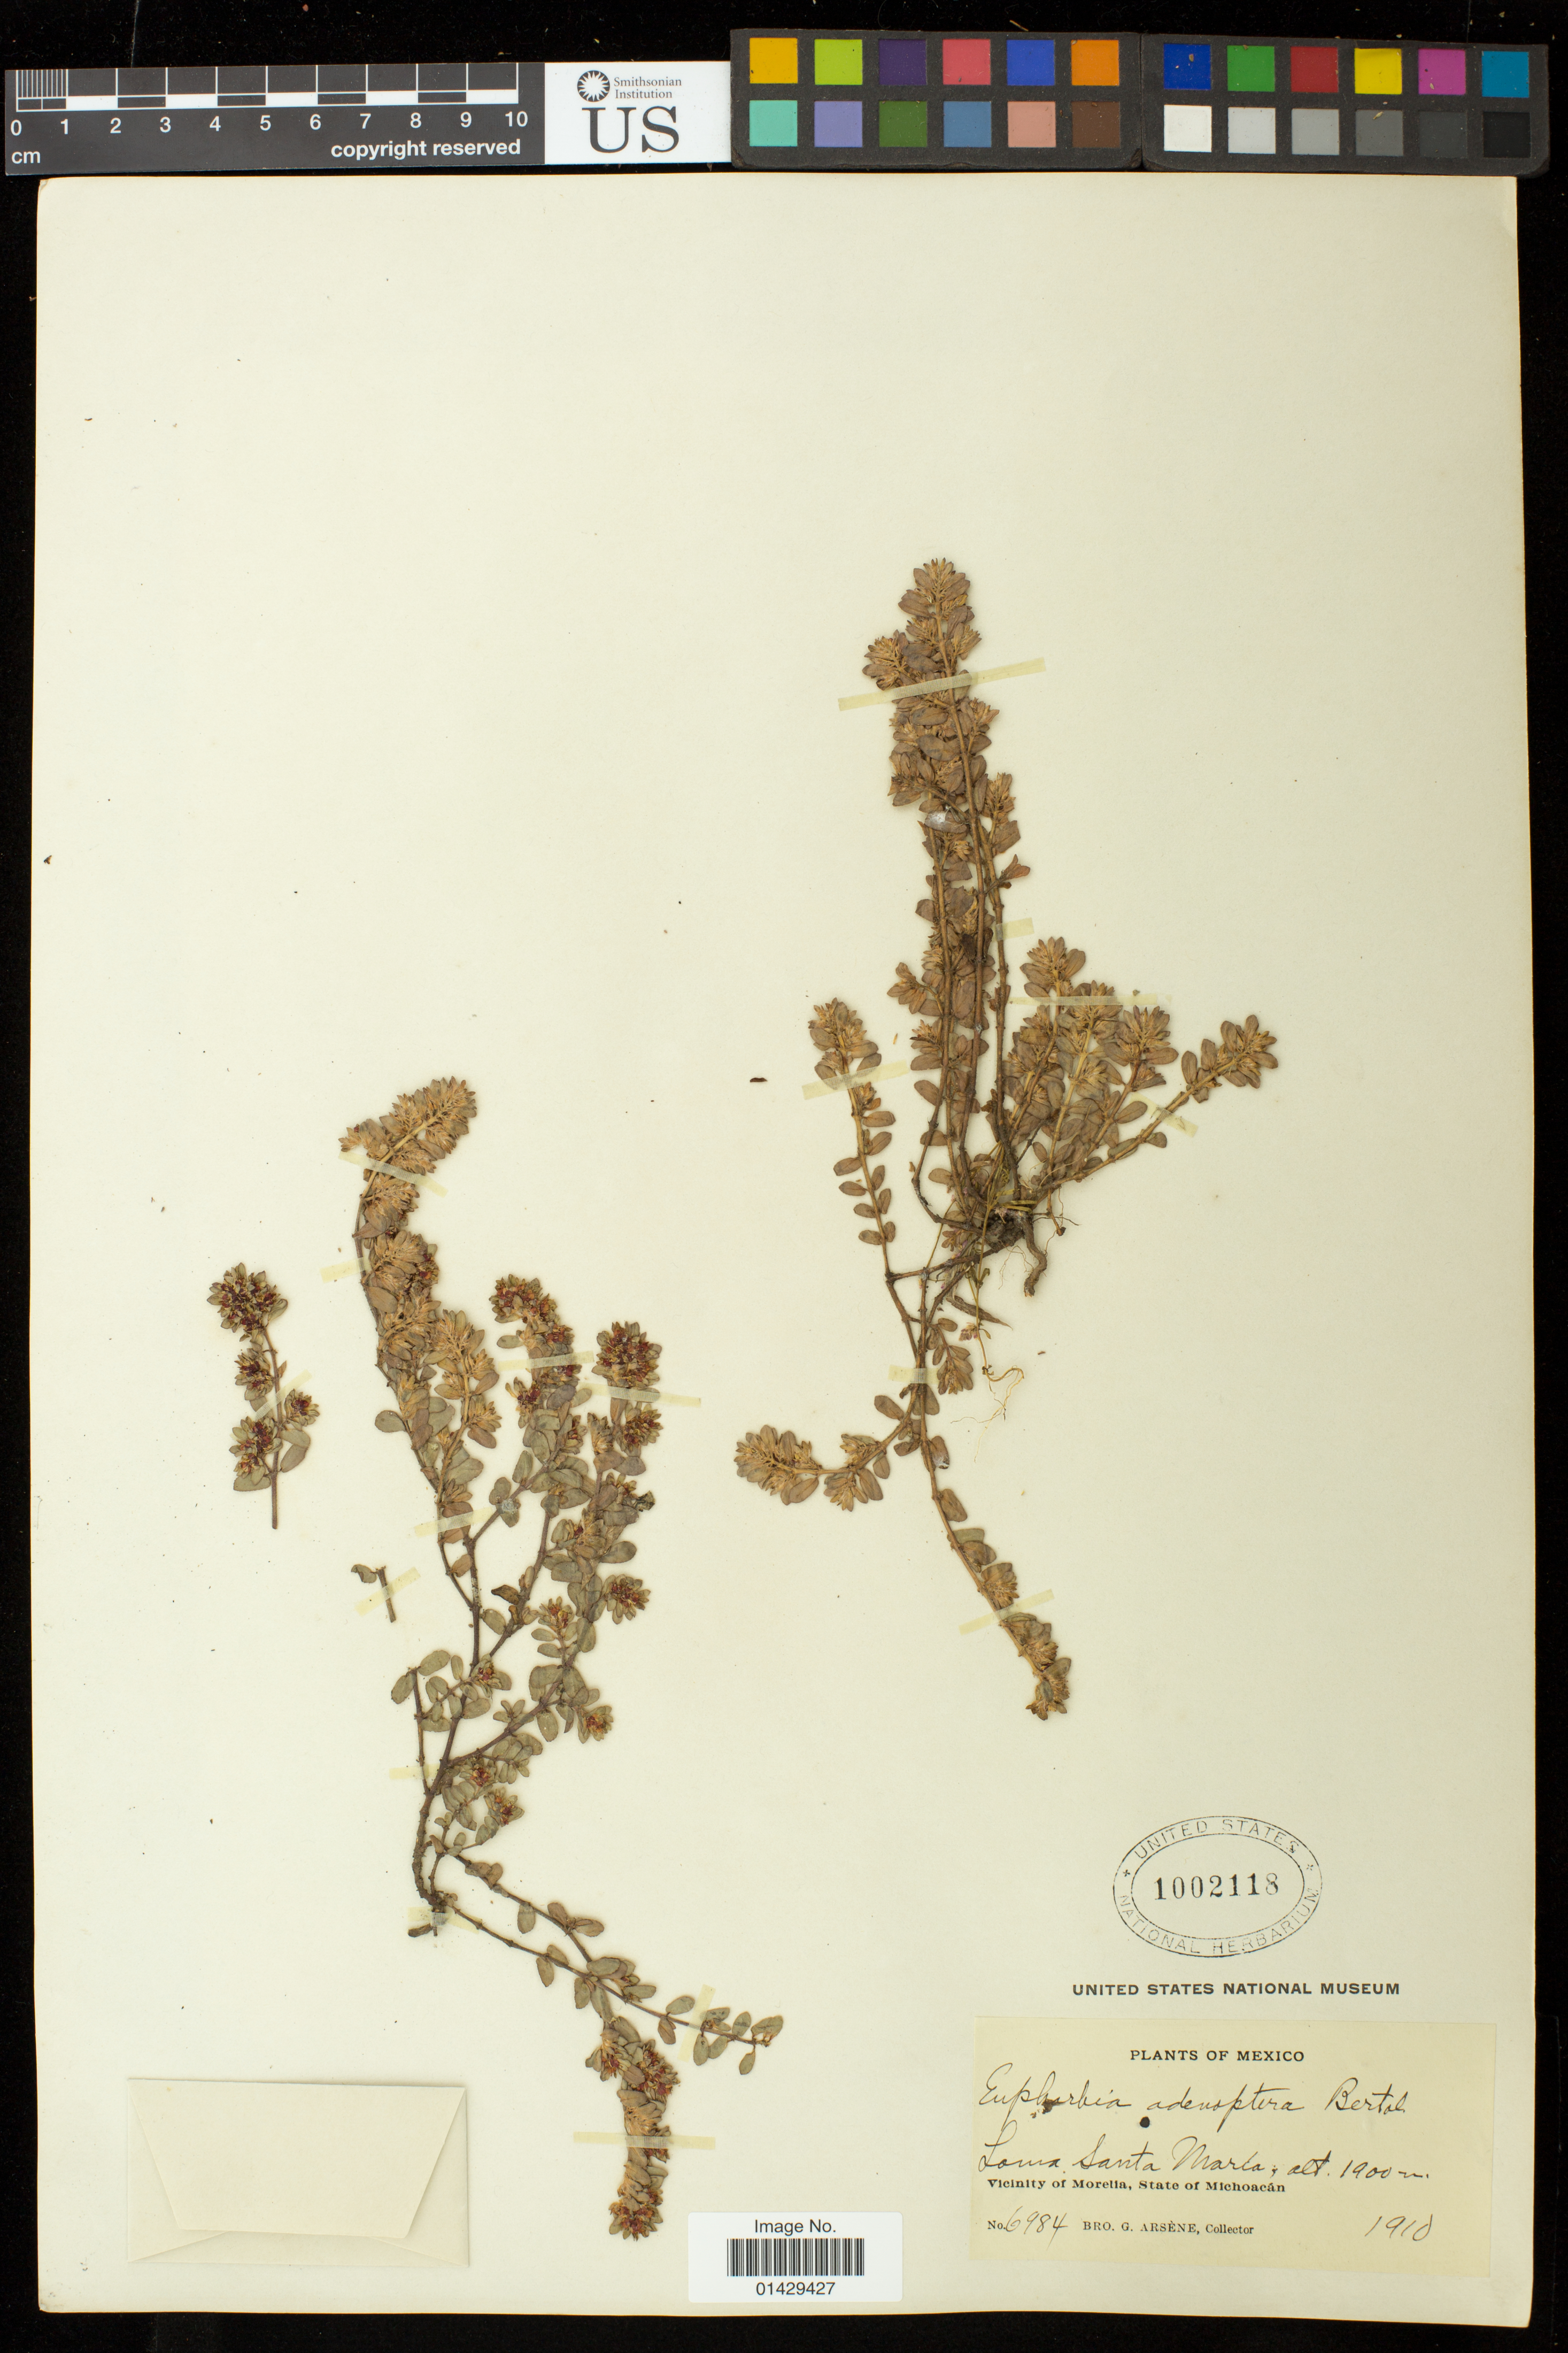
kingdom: Plantae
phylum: Tracheophyta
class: Magnoliopsida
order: Malpighiales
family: Euphorbiaceae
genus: Euphorbia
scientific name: Euphorbia densiflora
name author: (Klotzsch & Garcke) Klotzsch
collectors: Bro. G. Arsène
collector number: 6984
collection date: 1910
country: Mexico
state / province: Michoacán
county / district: Morelia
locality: Loma Santa Maria; Vicinity of Morelia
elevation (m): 1900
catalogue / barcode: US 1002118